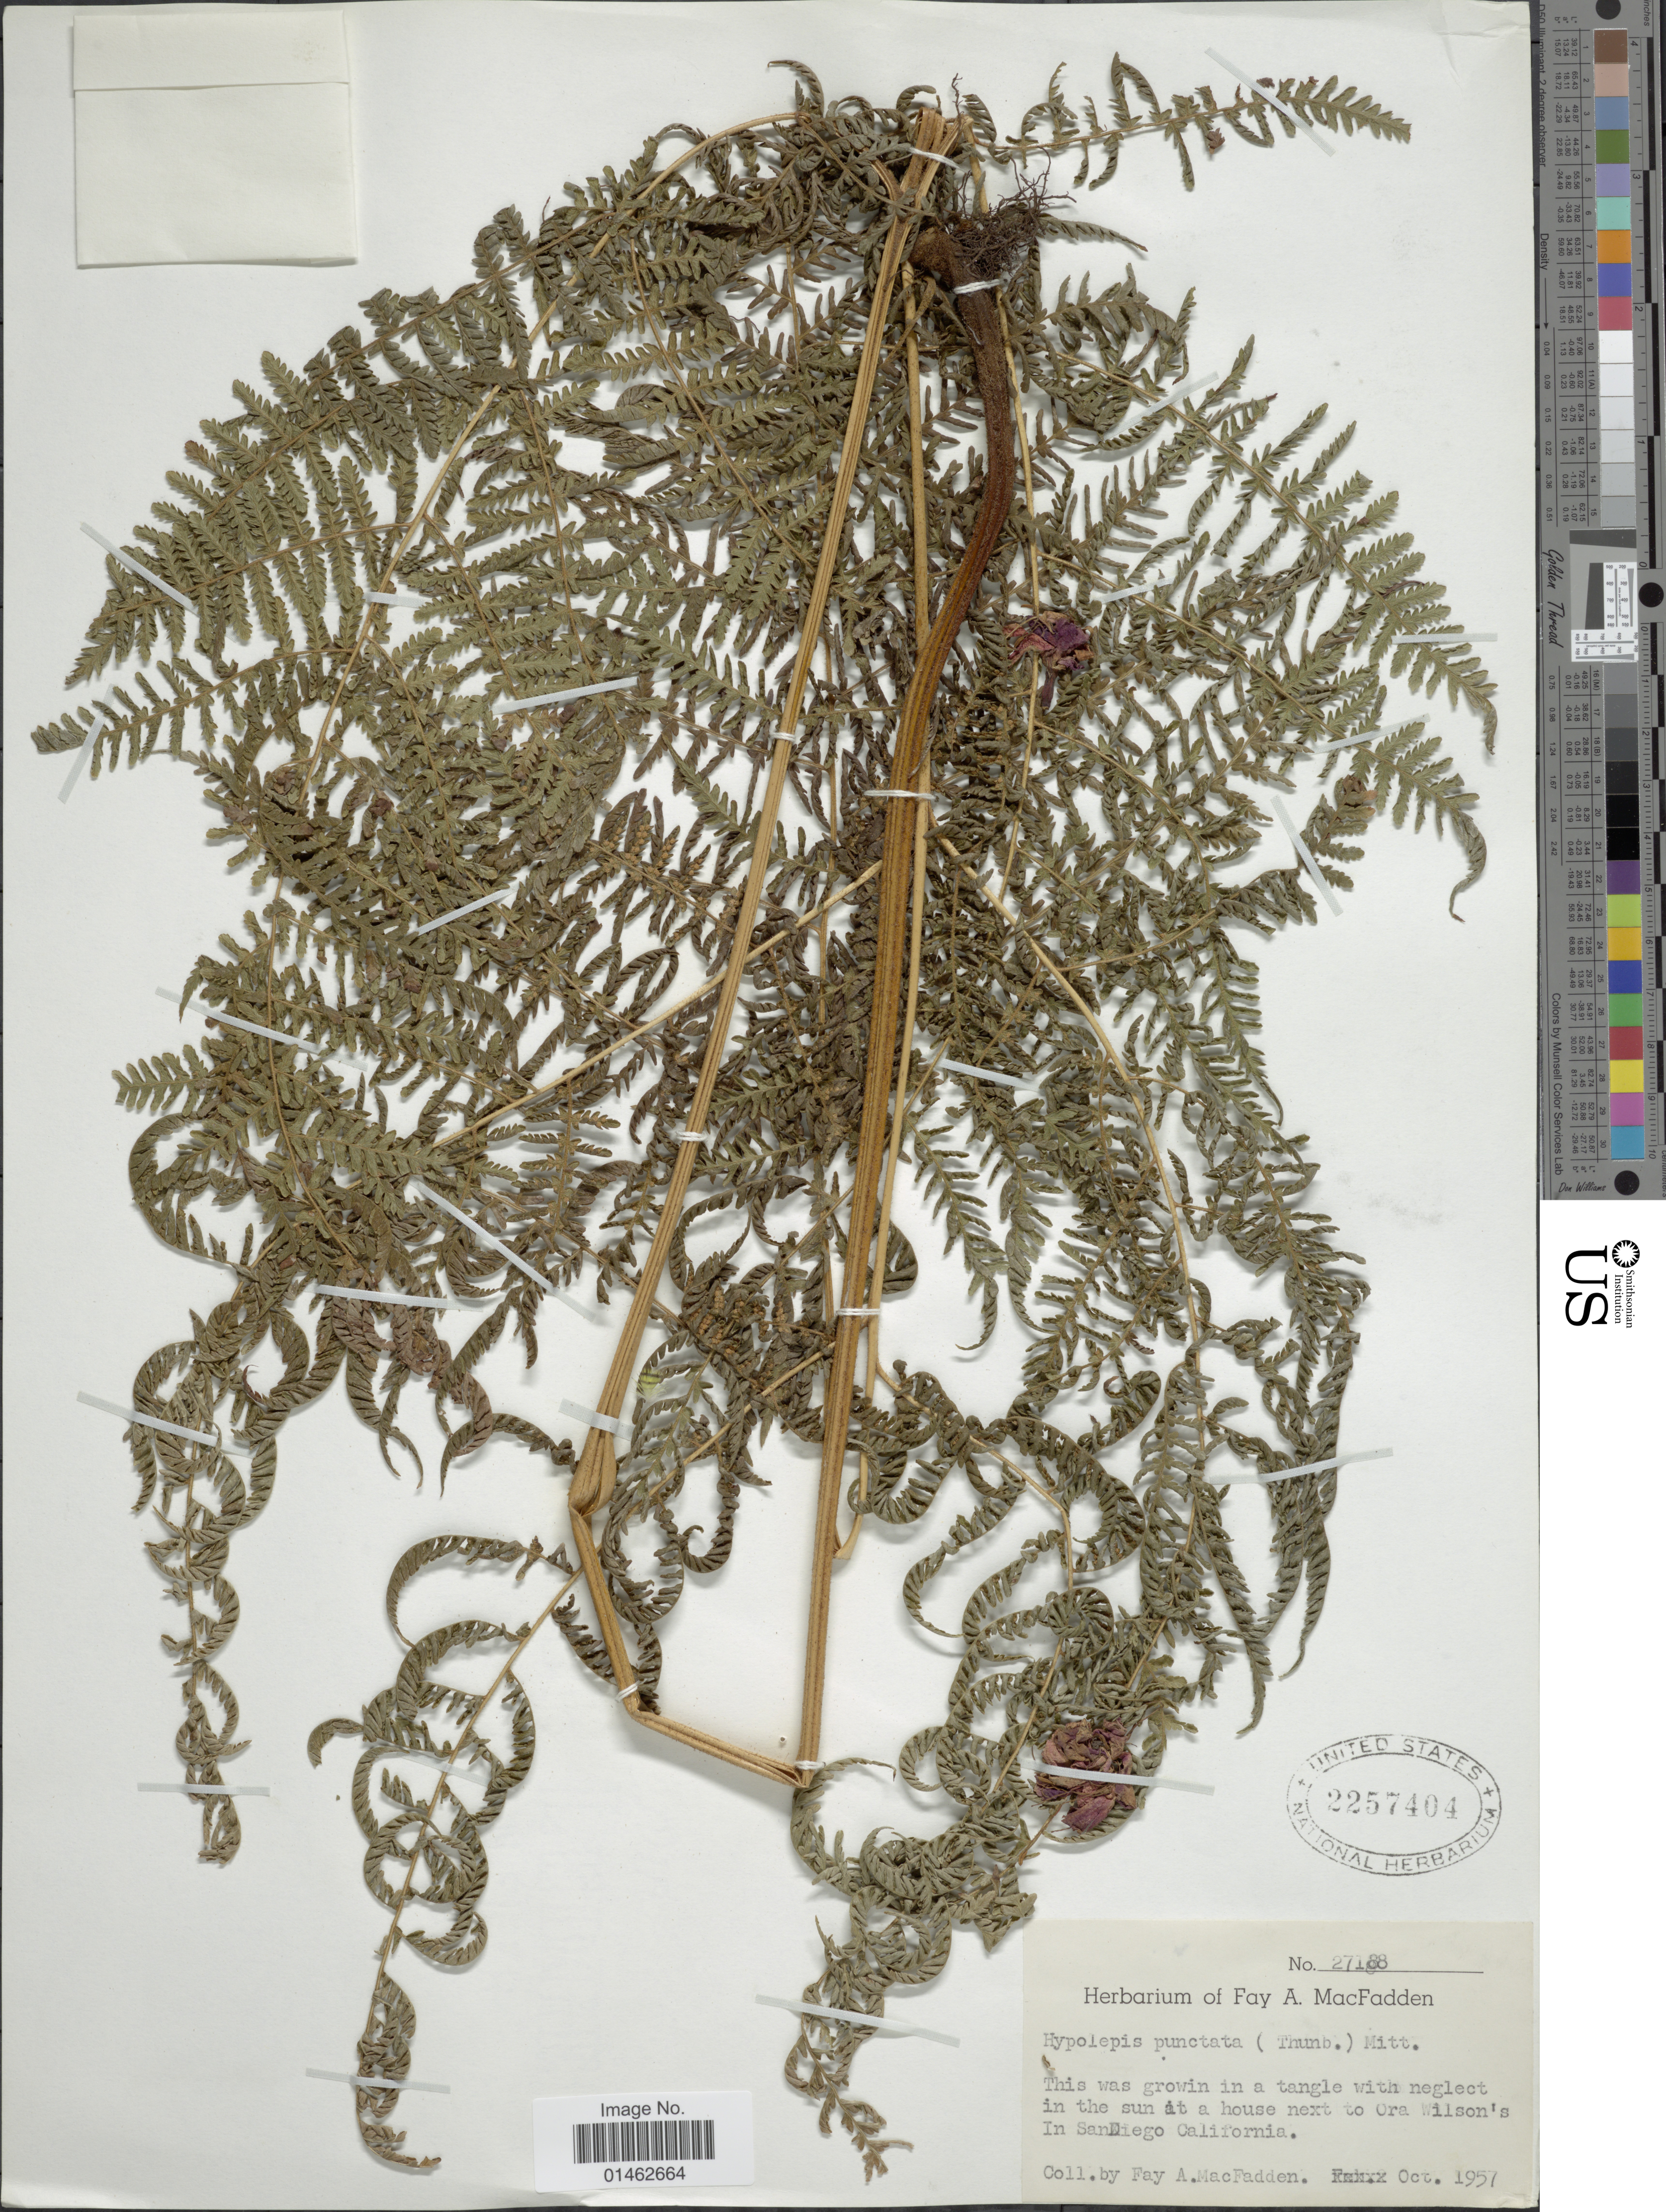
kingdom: Plantae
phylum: Tracheophyta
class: Polypodiopsida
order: Polypodiales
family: Dennstaedtiaceae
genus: Hypolepis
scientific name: Hypolepis punctata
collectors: F. MacFadden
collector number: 27188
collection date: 1957-10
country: United States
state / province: California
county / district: San Diego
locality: In the sun at a house next to Ora Wilson's In San Diego California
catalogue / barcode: US 2257404